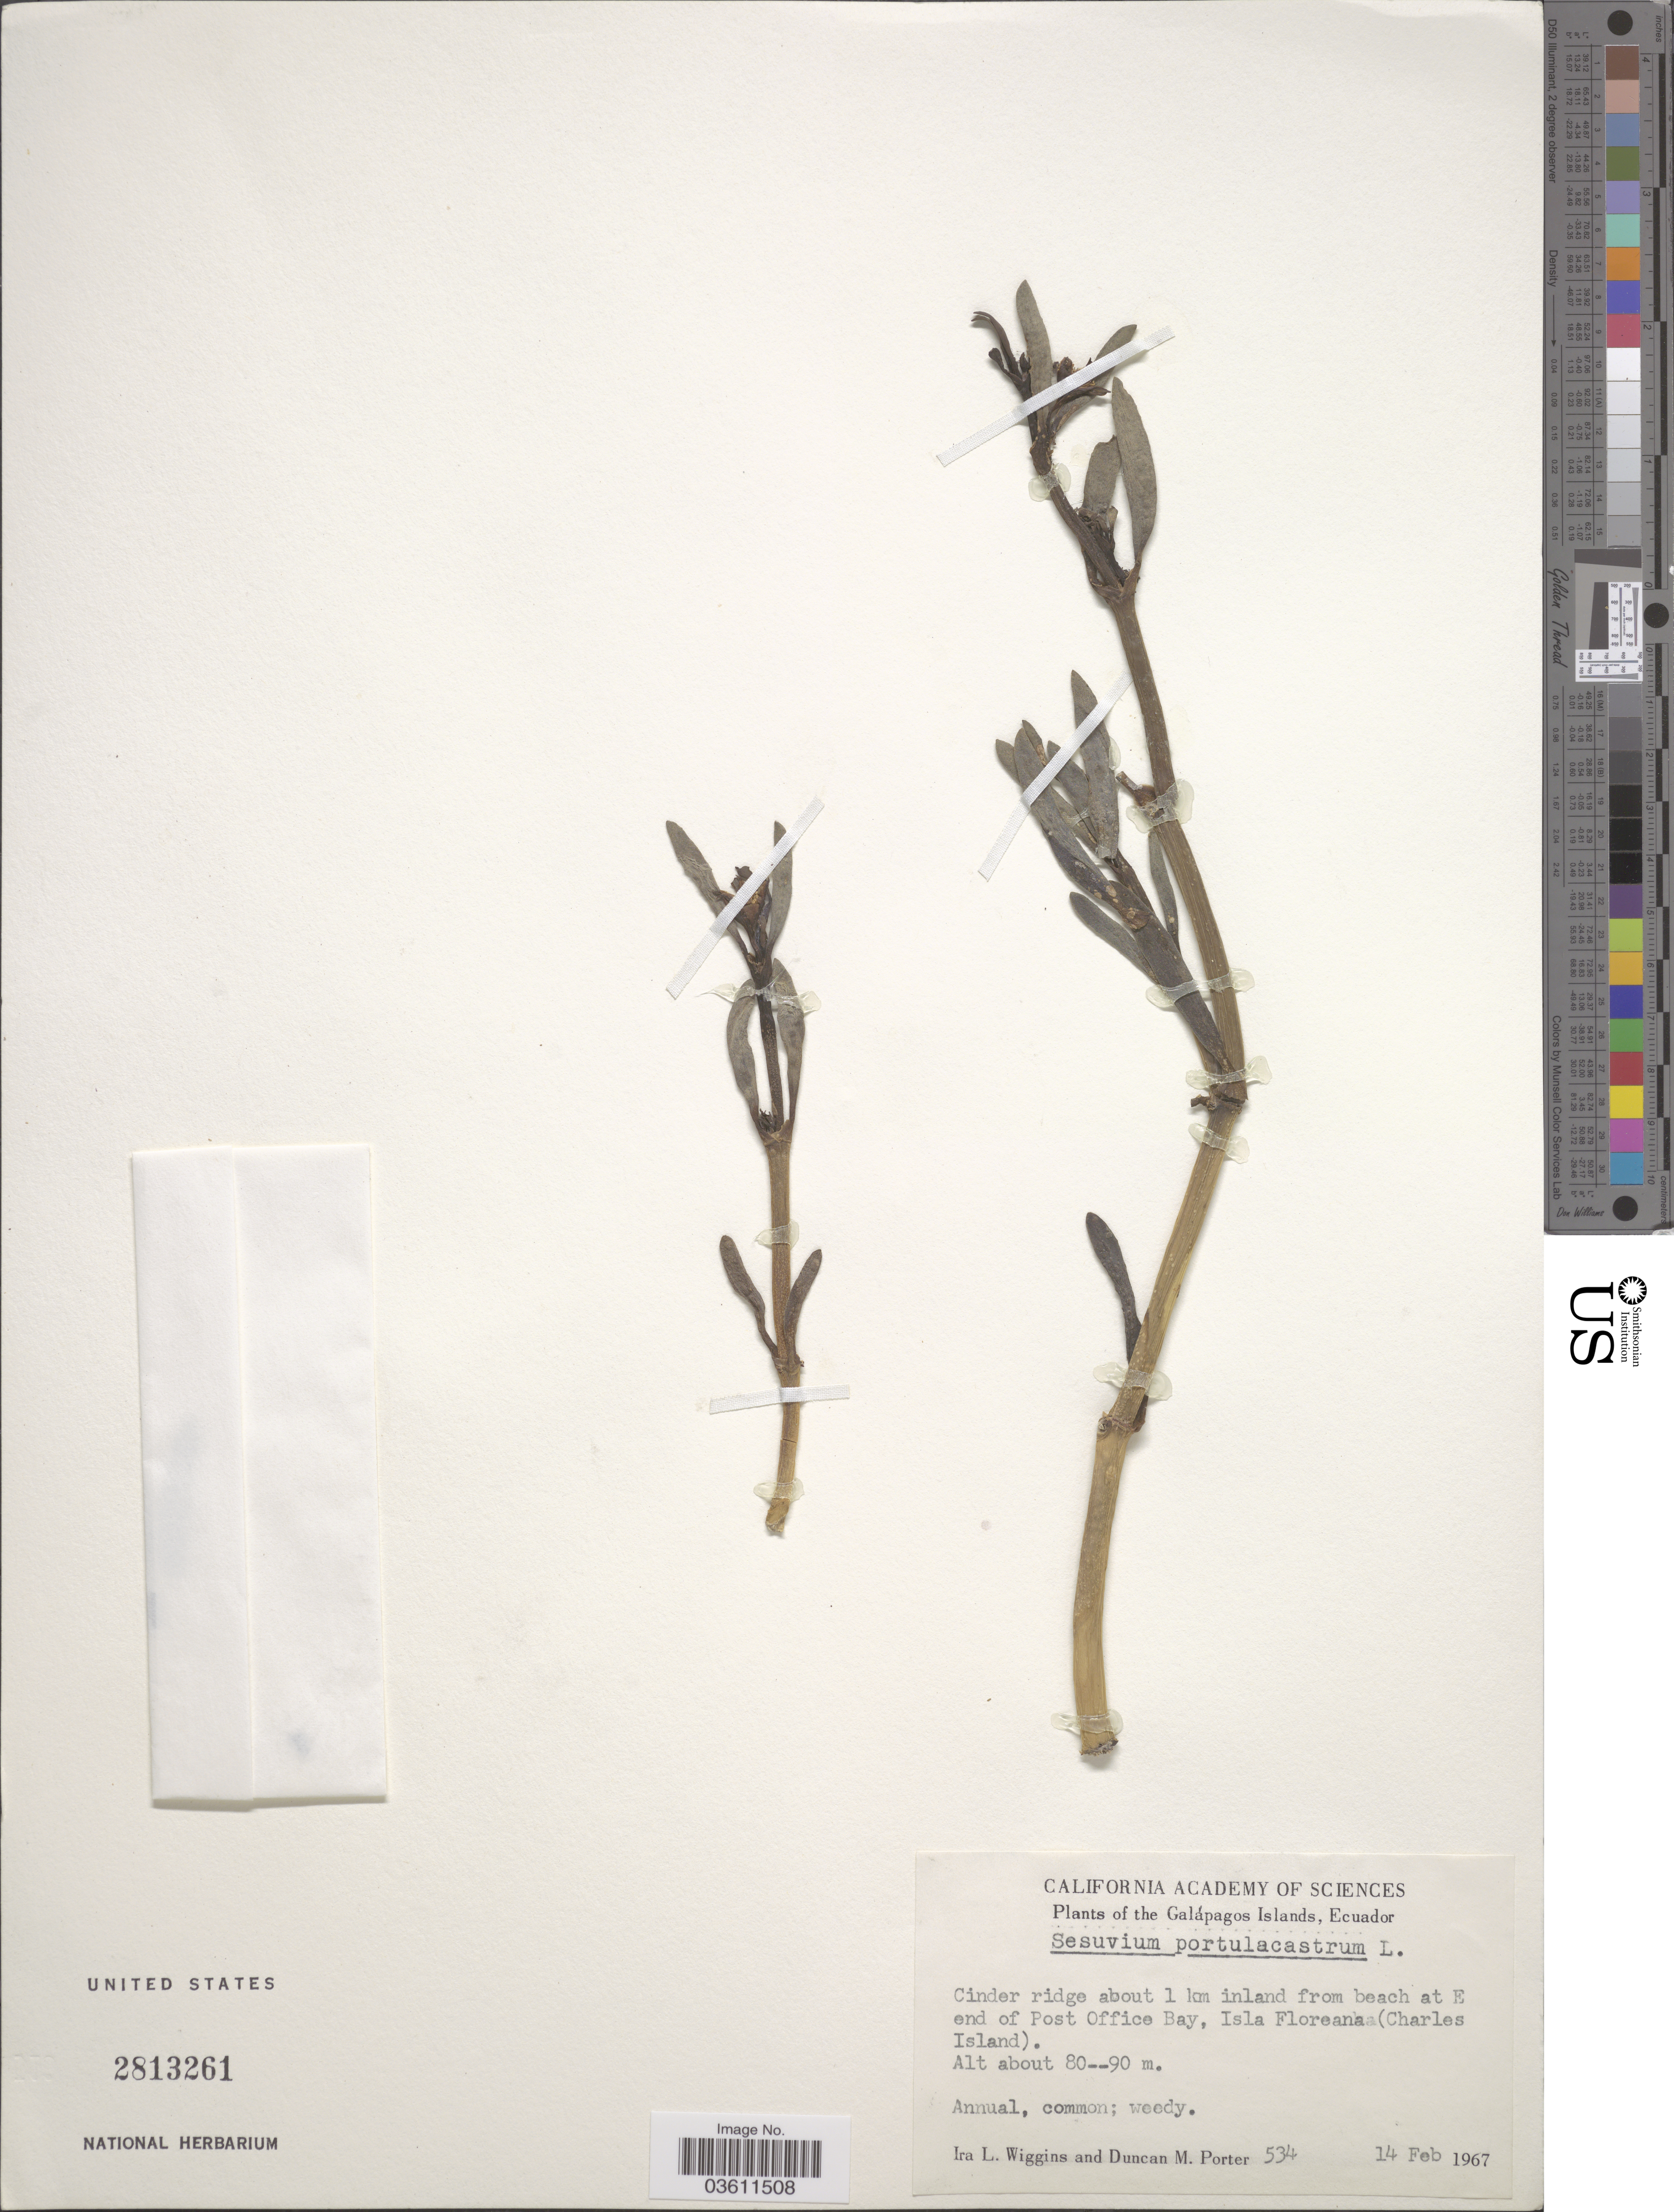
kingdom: Plantae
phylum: Tracheophyta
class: Magnoliopsida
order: Caryophyllales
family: Aizoaceae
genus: Sesuvium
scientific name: Sesuvium portulacastrum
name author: (L.) L.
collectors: I. L. Wiggins & D. M. Porter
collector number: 534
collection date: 1967-02-14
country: Ecuador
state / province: Colón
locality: The Galápagos Islands. Cinder ridge about 1 km inland from beach at E end of Post Office Bay, Isla Floreana (Charles Island).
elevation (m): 80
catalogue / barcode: US 2813261